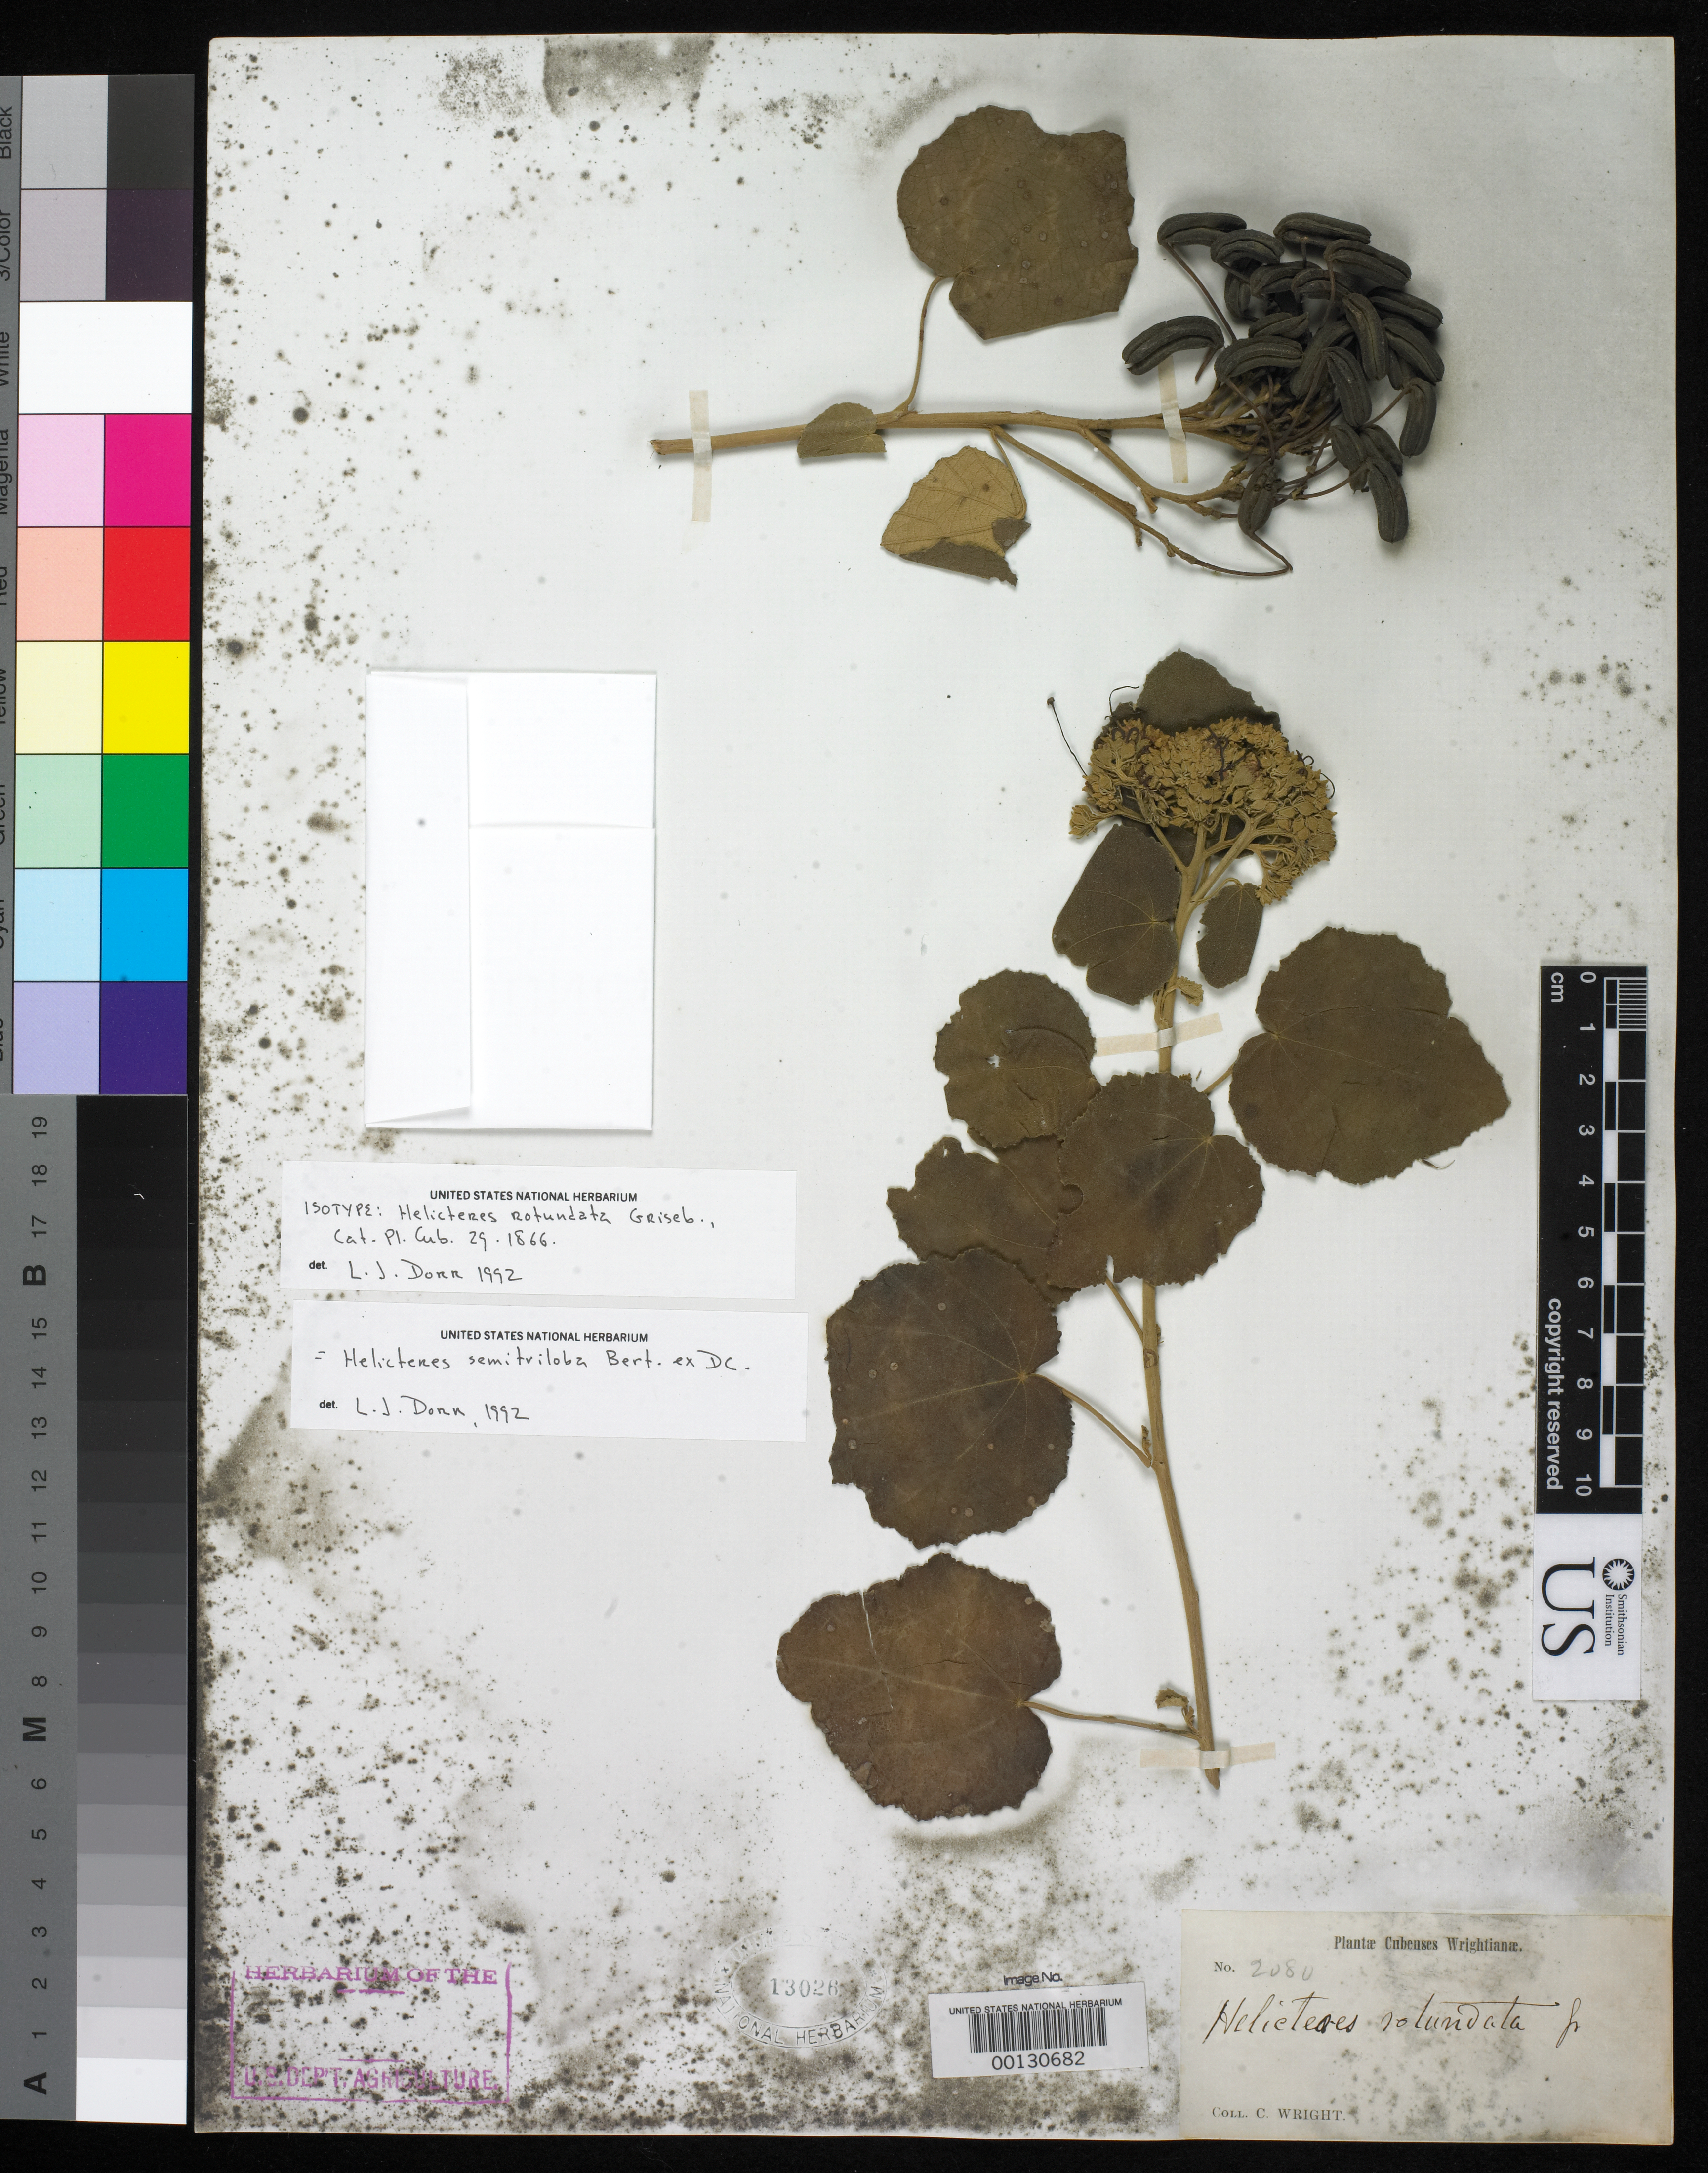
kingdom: Plantae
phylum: Tracheophyta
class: Magnoliopsida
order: Malvales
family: Malvaceae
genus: Helicteres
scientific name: Helicteres rotundata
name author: Griseb.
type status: Isotype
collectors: C. Wright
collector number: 2080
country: Cuba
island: Greater Antilles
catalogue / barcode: US 13026